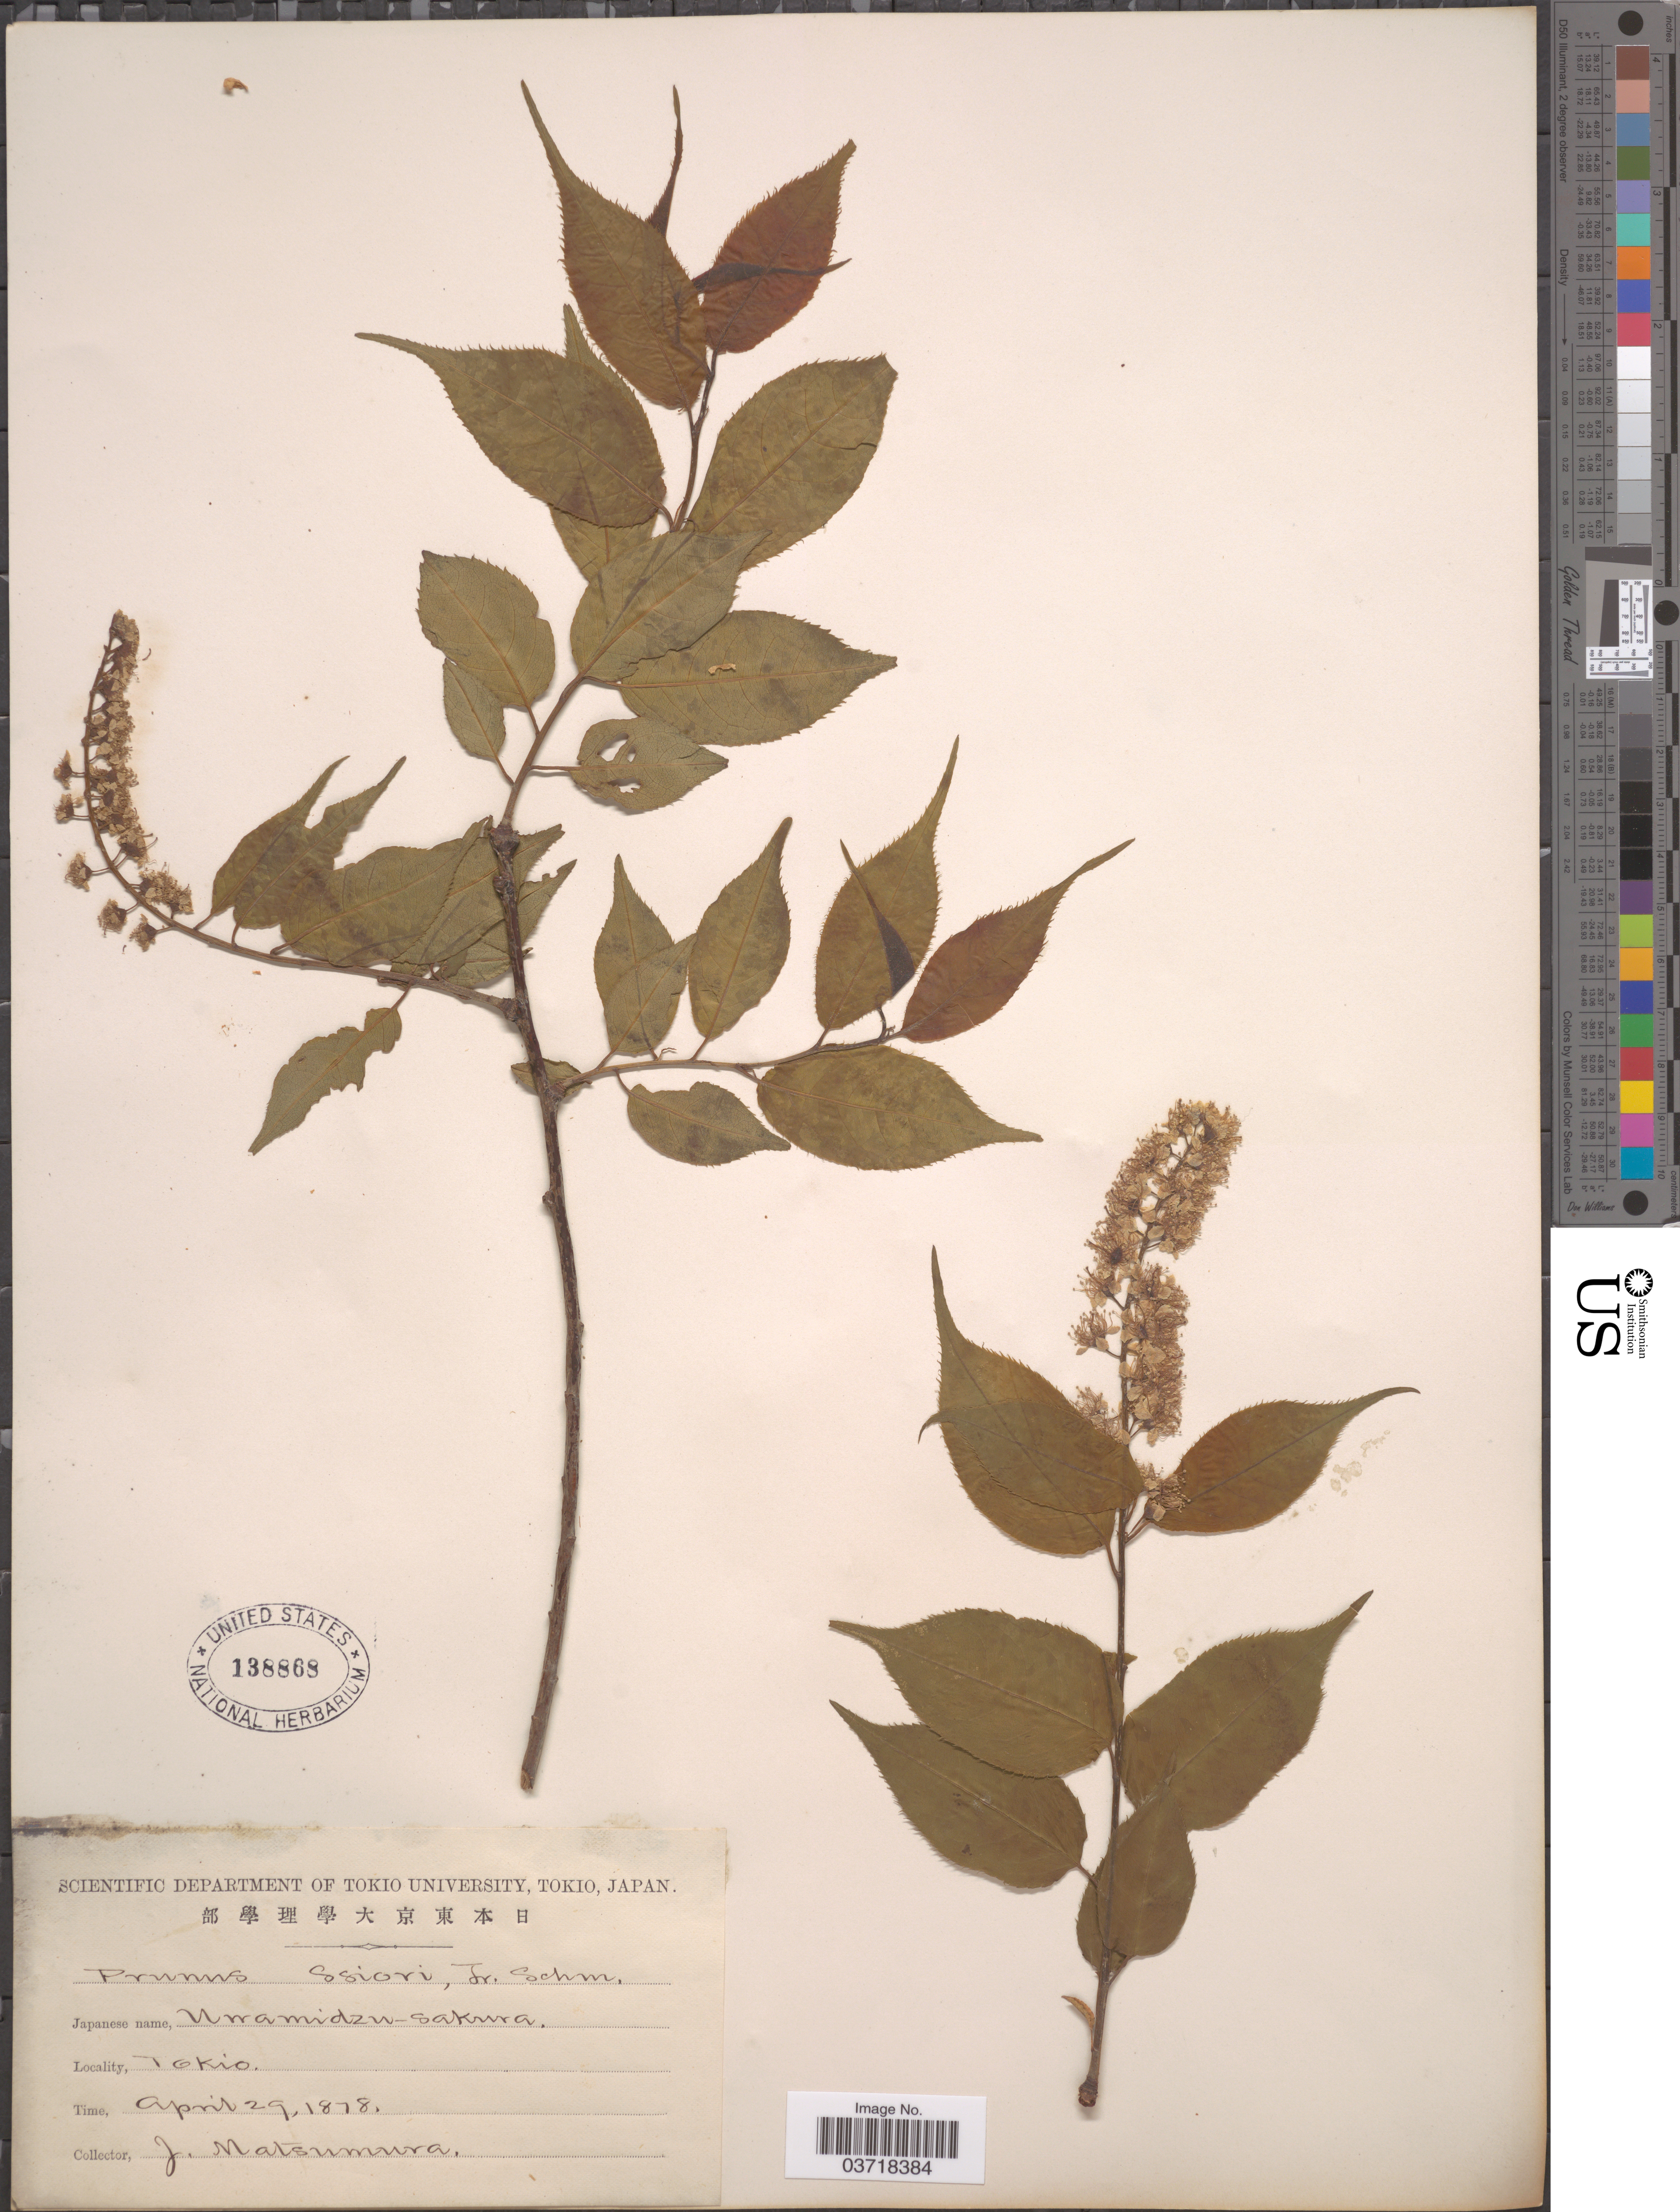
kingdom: Plantae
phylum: Tracheophyta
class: Magnoliopsida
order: Rosales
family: Rosaceae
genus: Prunus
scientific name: Prunus ssiori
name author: F. Schmidt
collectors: J. Matsumura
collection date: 1878-04-29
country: Japan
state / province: Tokyo, Federal City of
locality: Tokio.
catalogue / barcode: US 138868